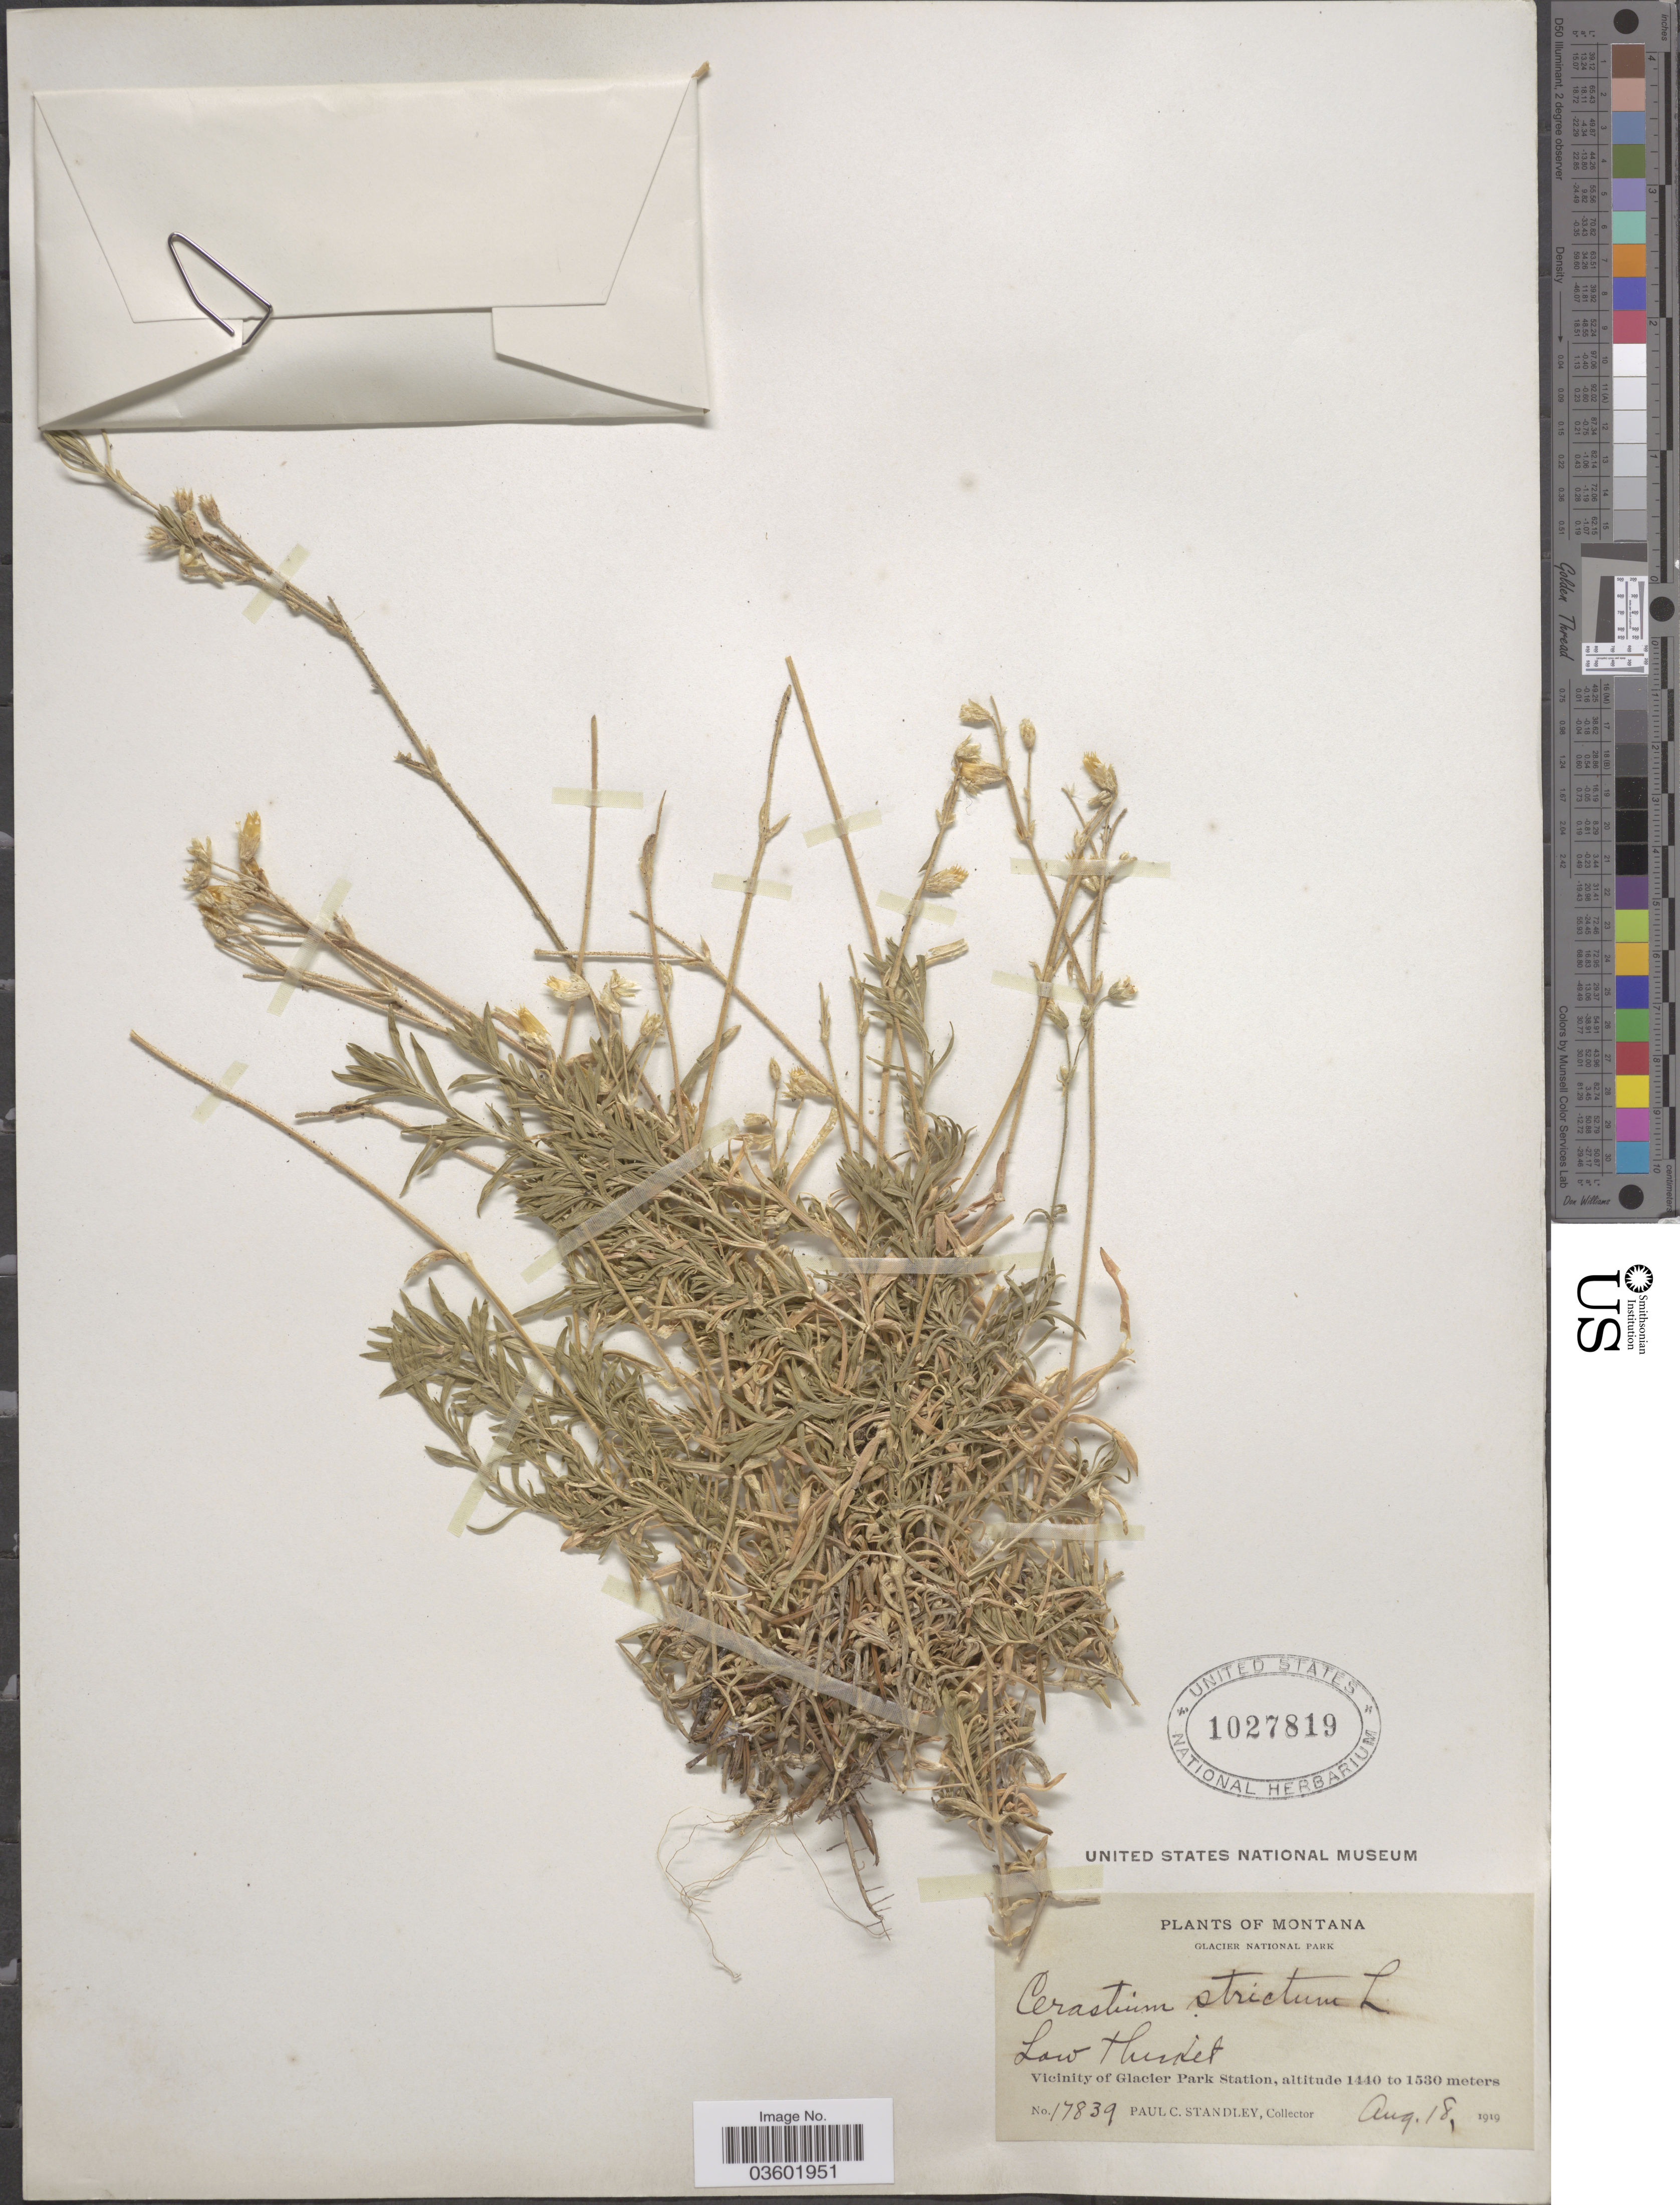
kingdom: Plantae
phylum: Tracheophyta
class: Magnoliopsida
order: Caryophyllales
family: Caryophyllaceae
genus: Cerastium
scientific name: Cerastium strictum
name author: L.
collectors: P. C. Standley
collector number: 17839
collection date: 1919-08-18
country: United States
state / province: Montana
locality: Glacier National Park. Vicinity of Glacier Park Station.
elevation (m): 1440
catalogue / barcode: US 1027819